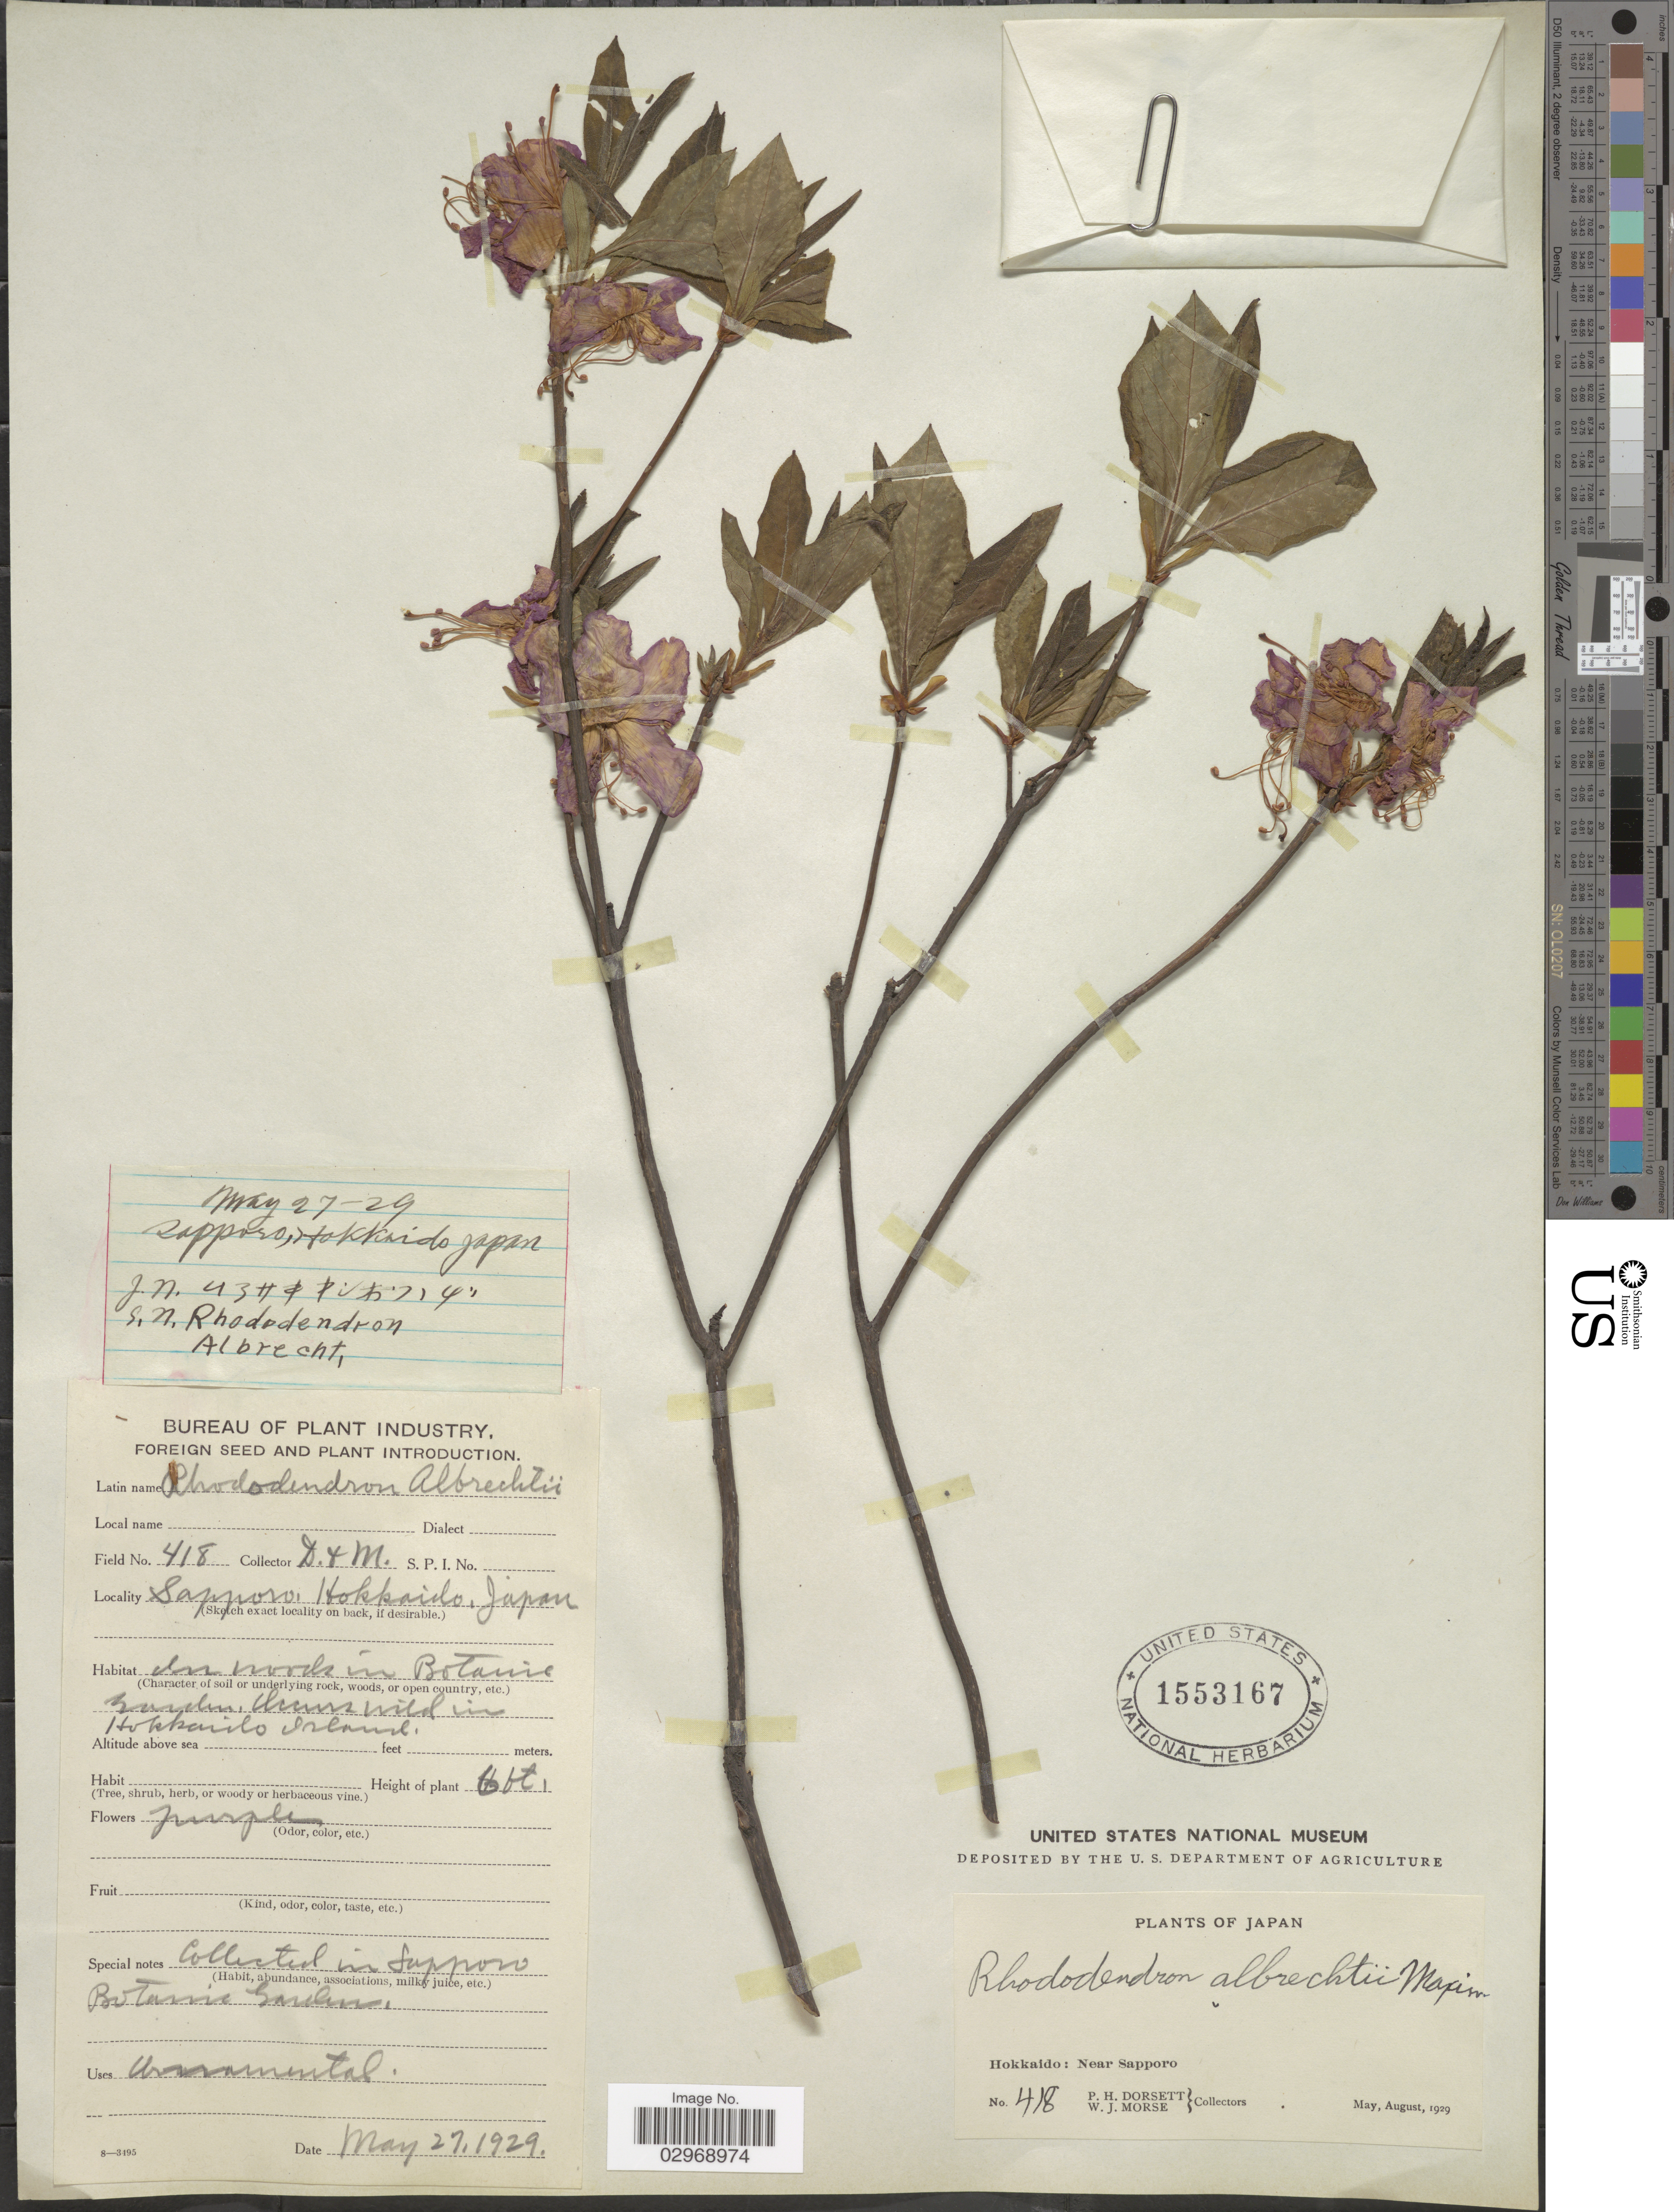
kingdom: Plantae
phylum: Tracheophyta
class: Magnoliopsida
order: Ericales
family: Ericaceae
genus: Rhododendron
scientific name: Rhododendron albrechtii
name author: Maxim.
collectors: P. H. Dorsett & W. J. Morse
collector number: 418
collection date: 1929-05-27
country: Japan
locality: Hokkaido; Near Sapporo. [illegible text] wild in Hokkaido Island.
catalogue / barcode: US 1553167